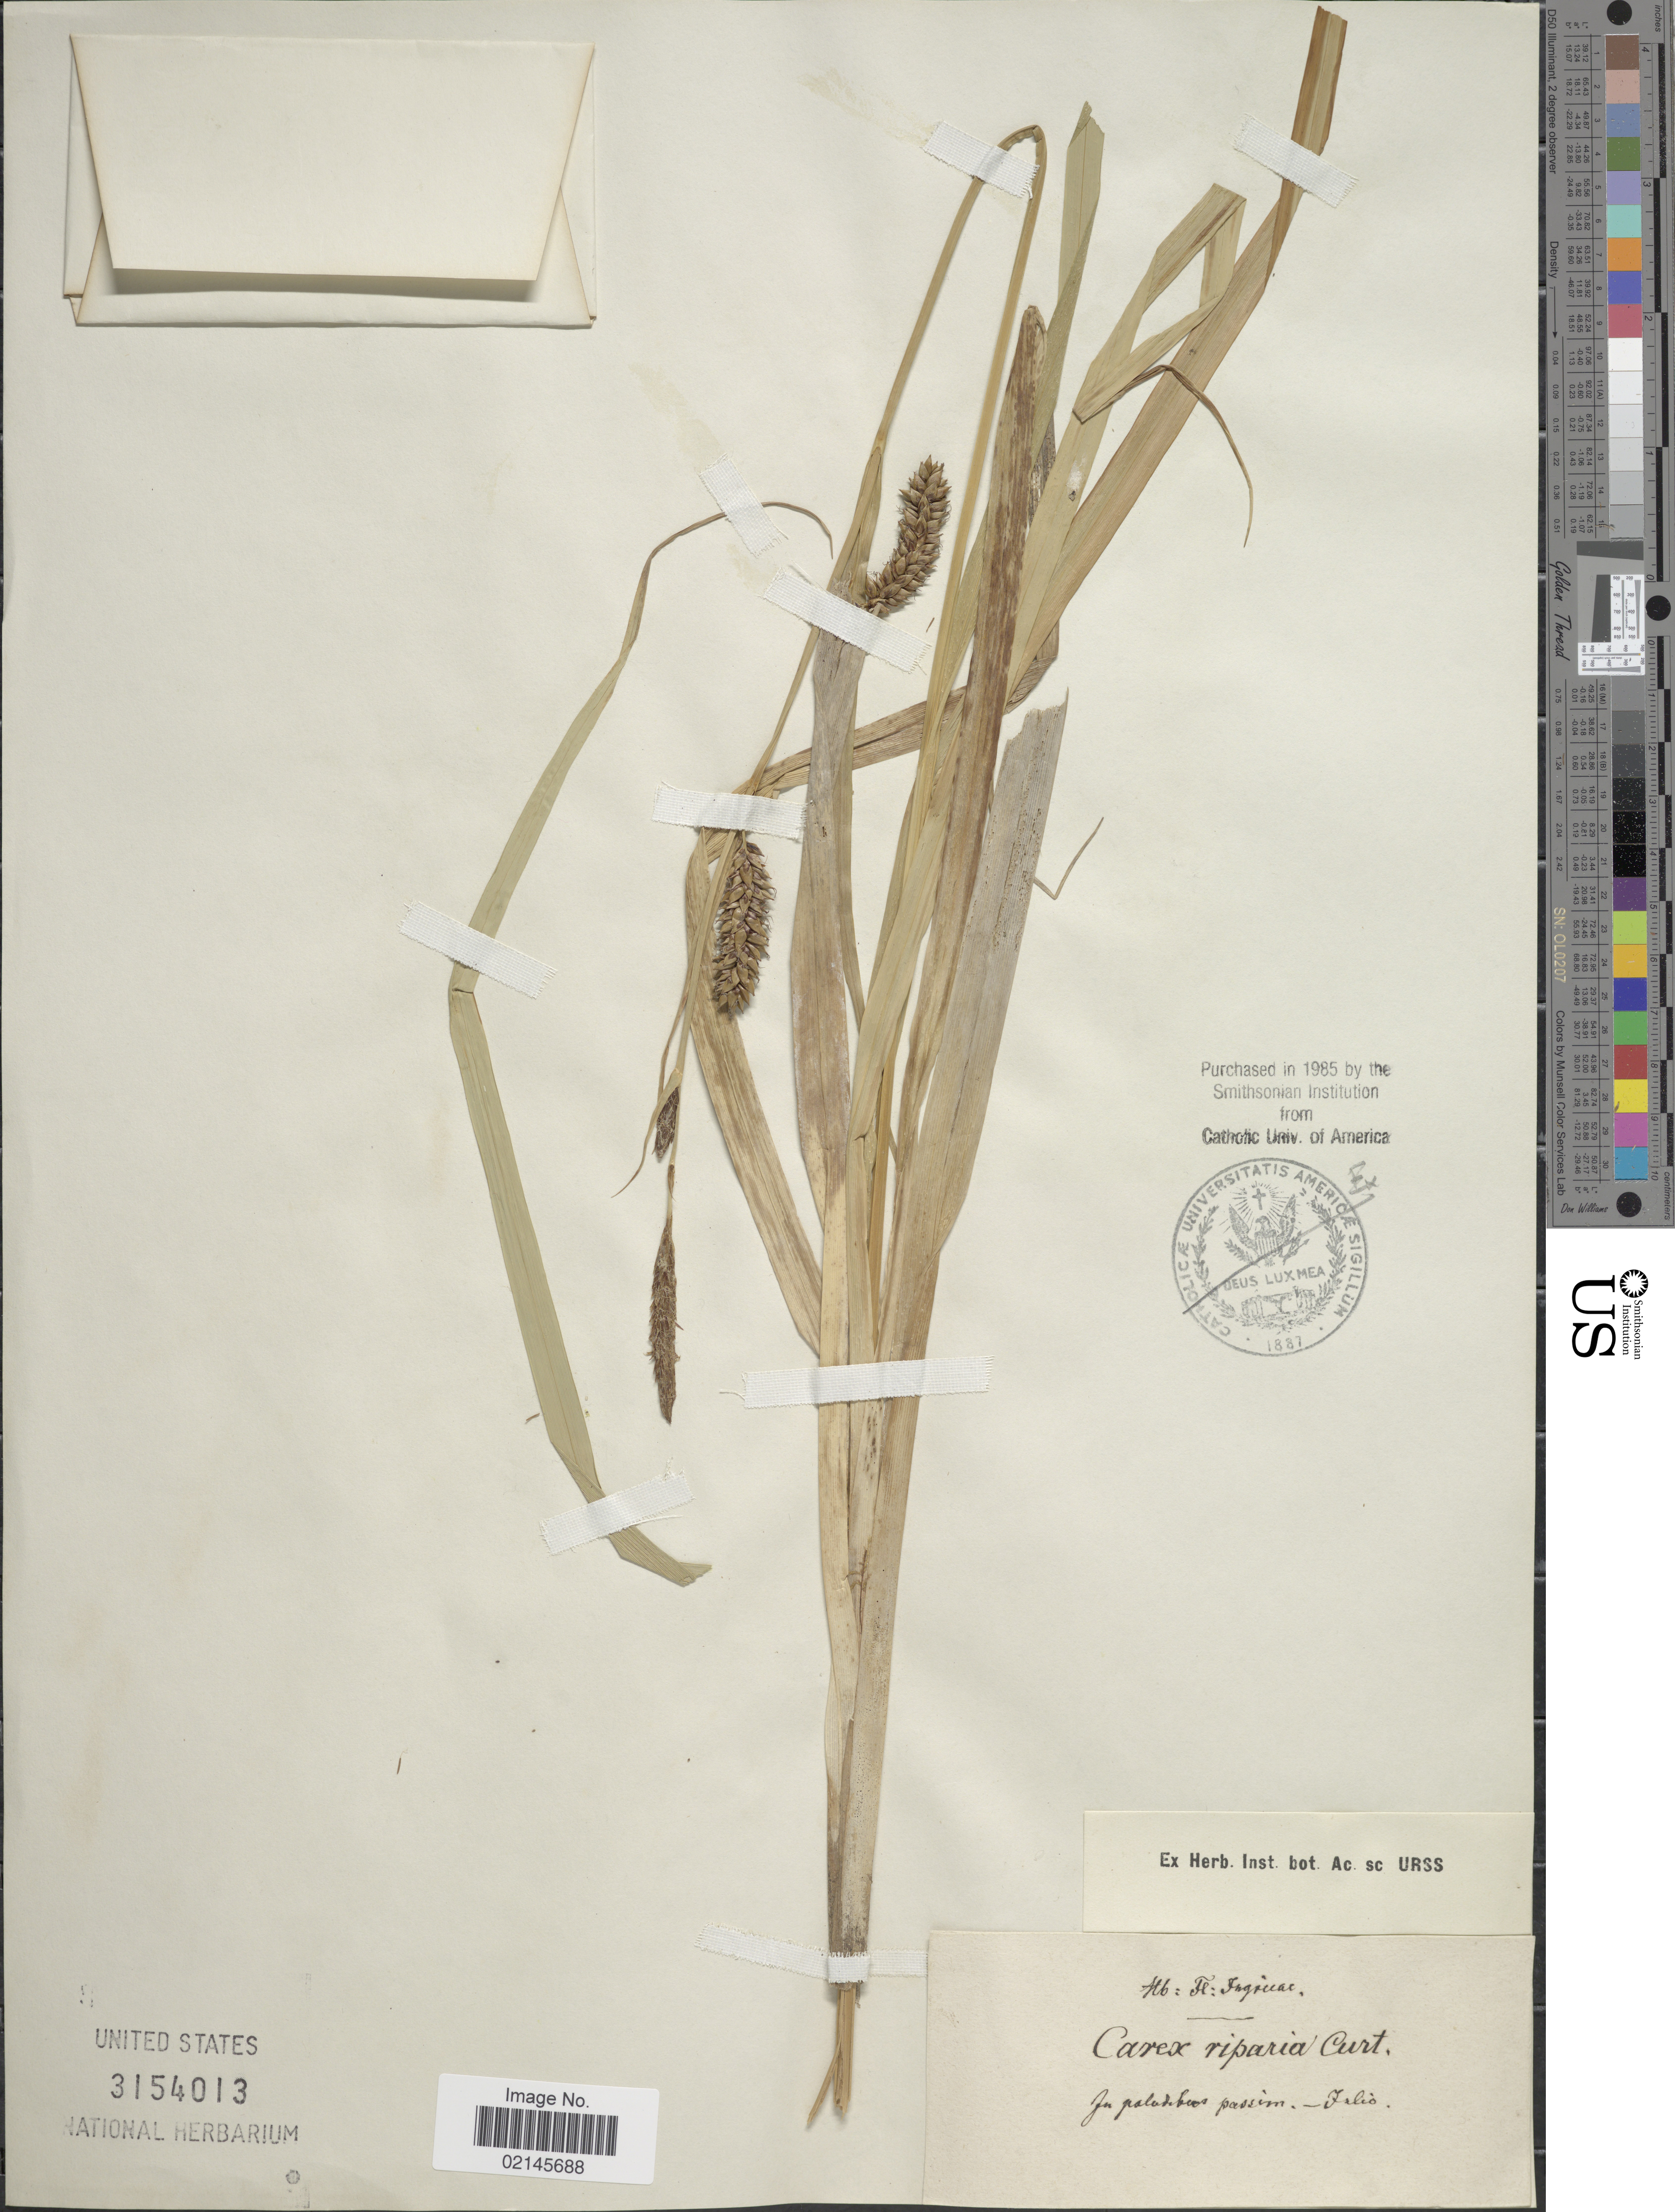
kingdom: Plantae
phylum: Tracheophyta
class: Liliopsida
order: Poales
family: Cyperaceae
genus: Carex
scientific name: Carex riparia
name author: Curtis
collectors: Herbarium Florae Ingricae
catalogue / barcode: US 3154013